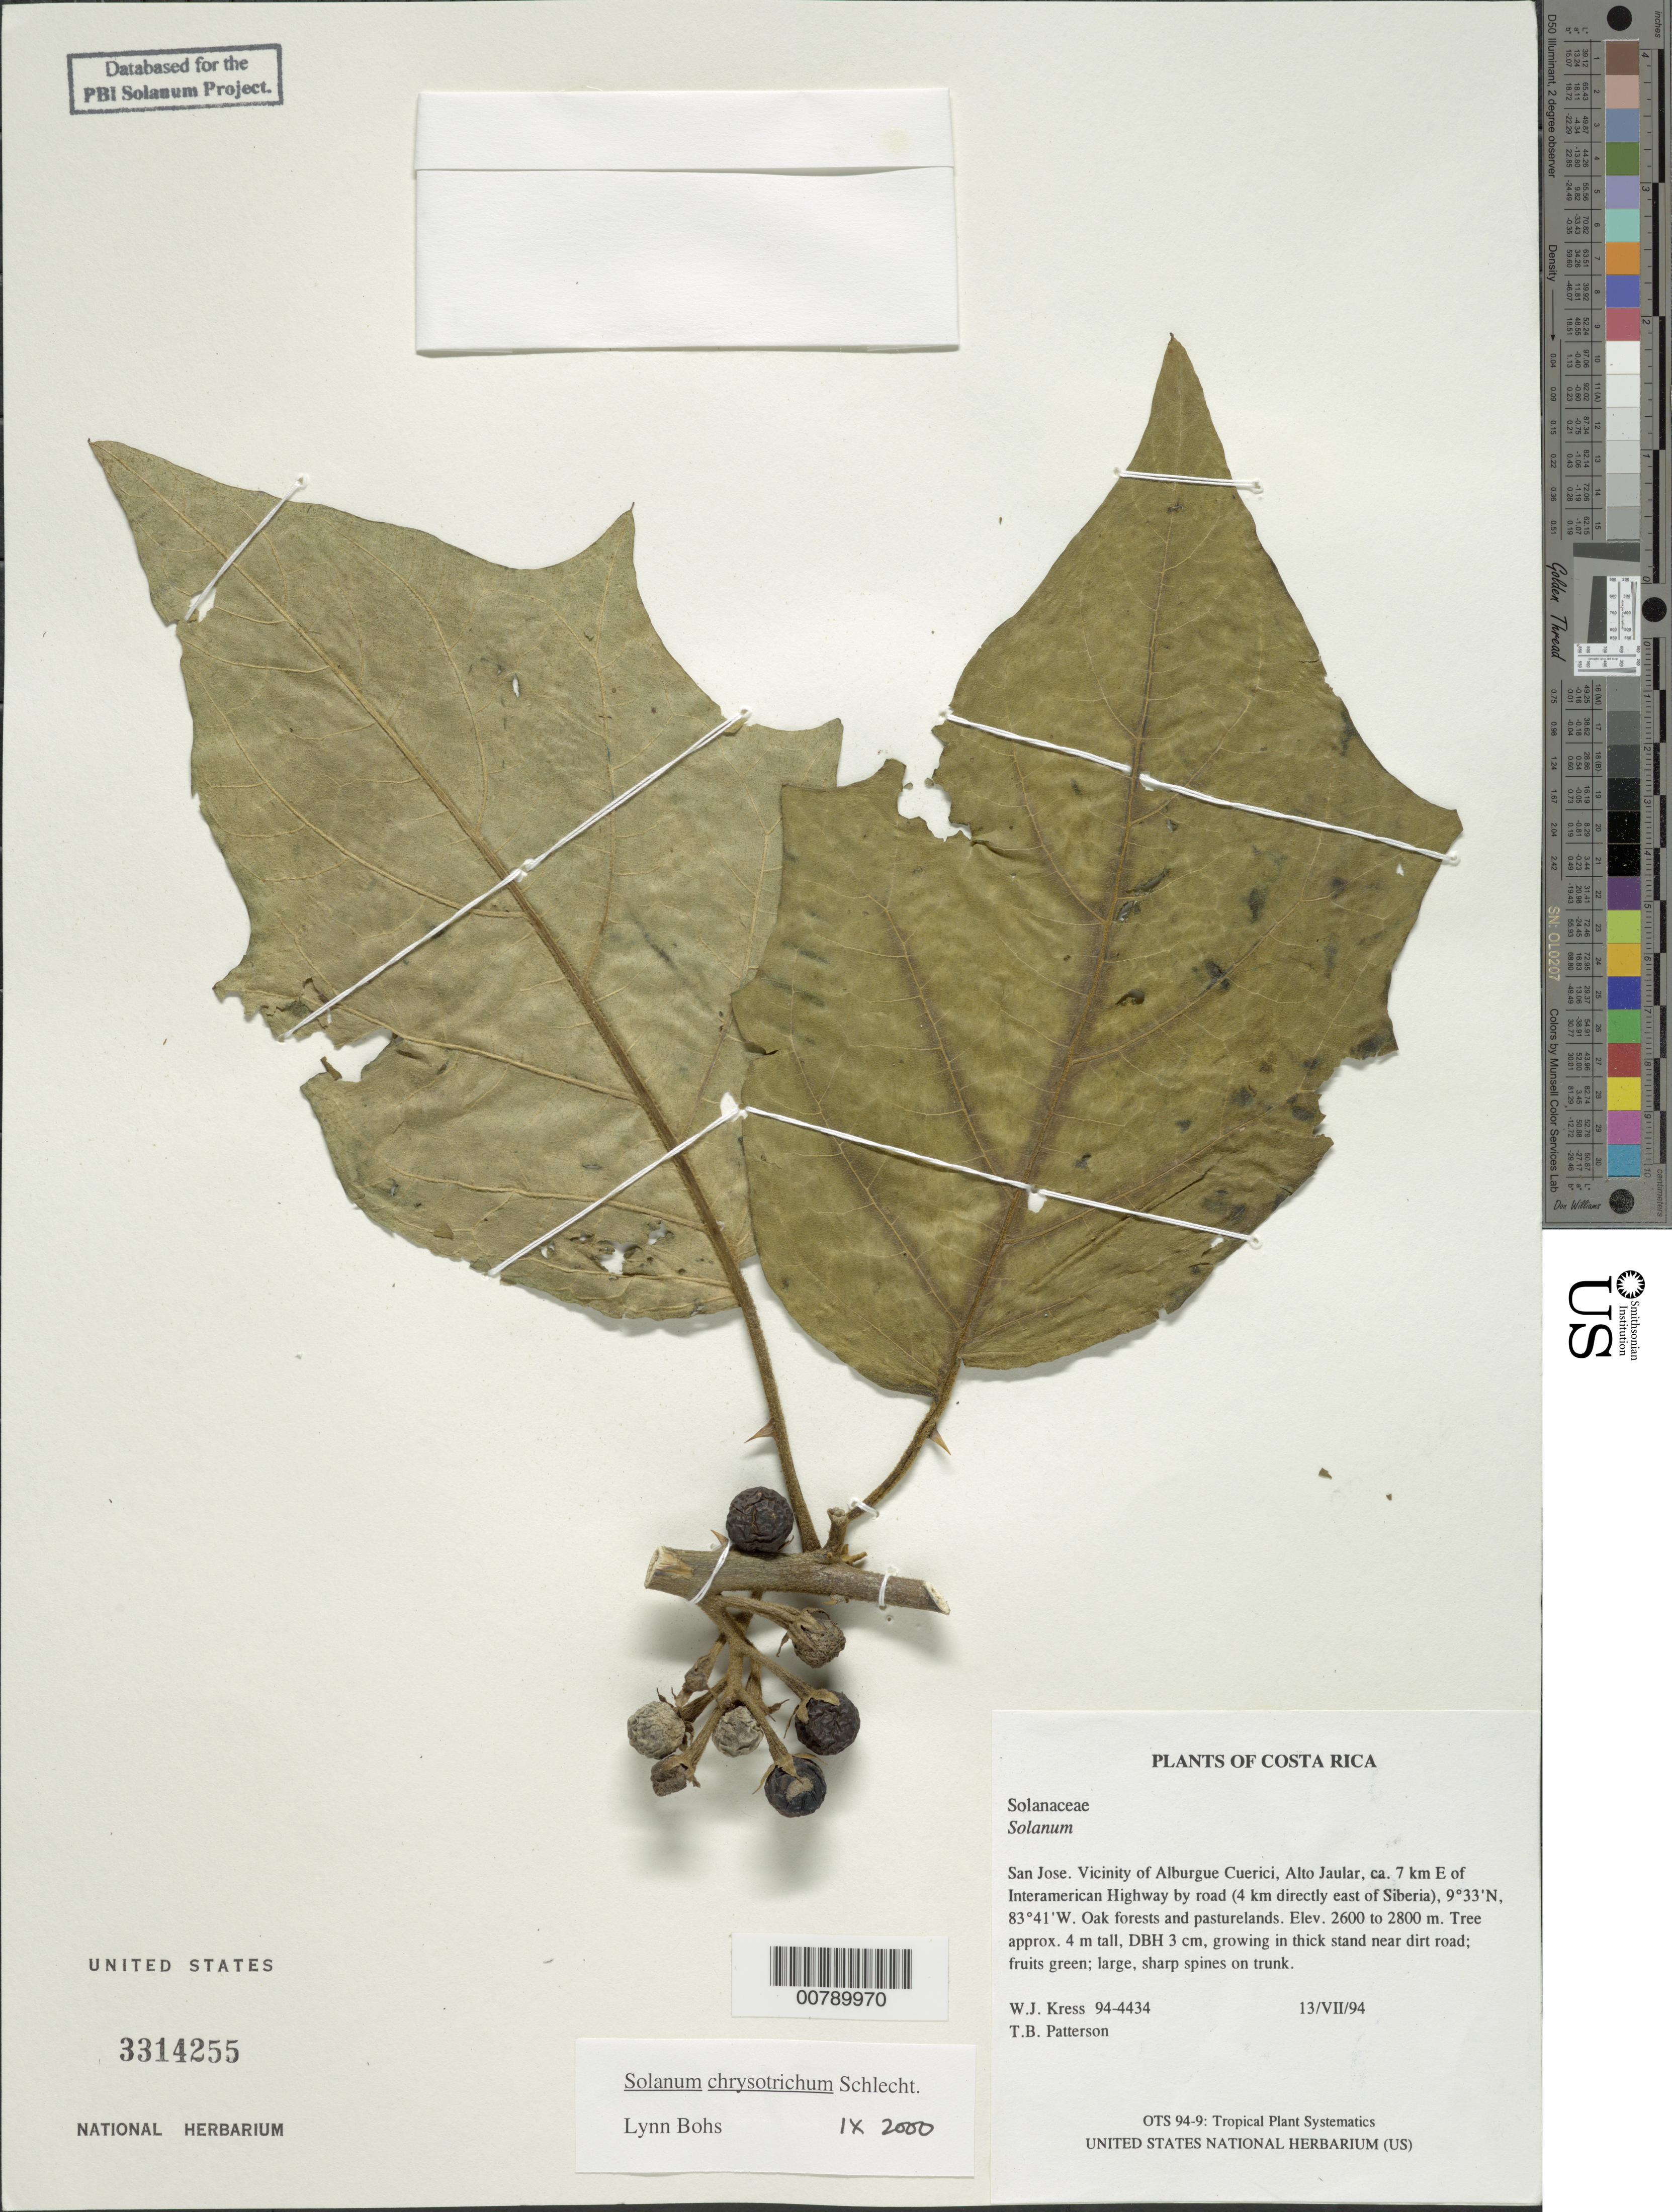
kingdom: Plantae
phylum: Tracheophyta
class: Magnoliopsida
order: Solanales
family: Solanaceae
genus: Solanum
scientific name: Solanum chrysotrichum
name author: Schltdl.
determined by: Bohs, L. A.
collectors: W. J. Kress & T. B. Patterson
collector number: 94-4434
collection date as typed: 13 Jul 1994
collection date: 1994-07-13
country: Costa Rica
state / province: San José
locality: Vicinity of Alburgue Cuericí, Alto Jaular, ca. 7 km E of Interamerican Highway by road (4 km directly E of Siberia).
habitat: Oak forests and pasturelands.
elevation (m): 2600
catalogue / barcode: US 3314255